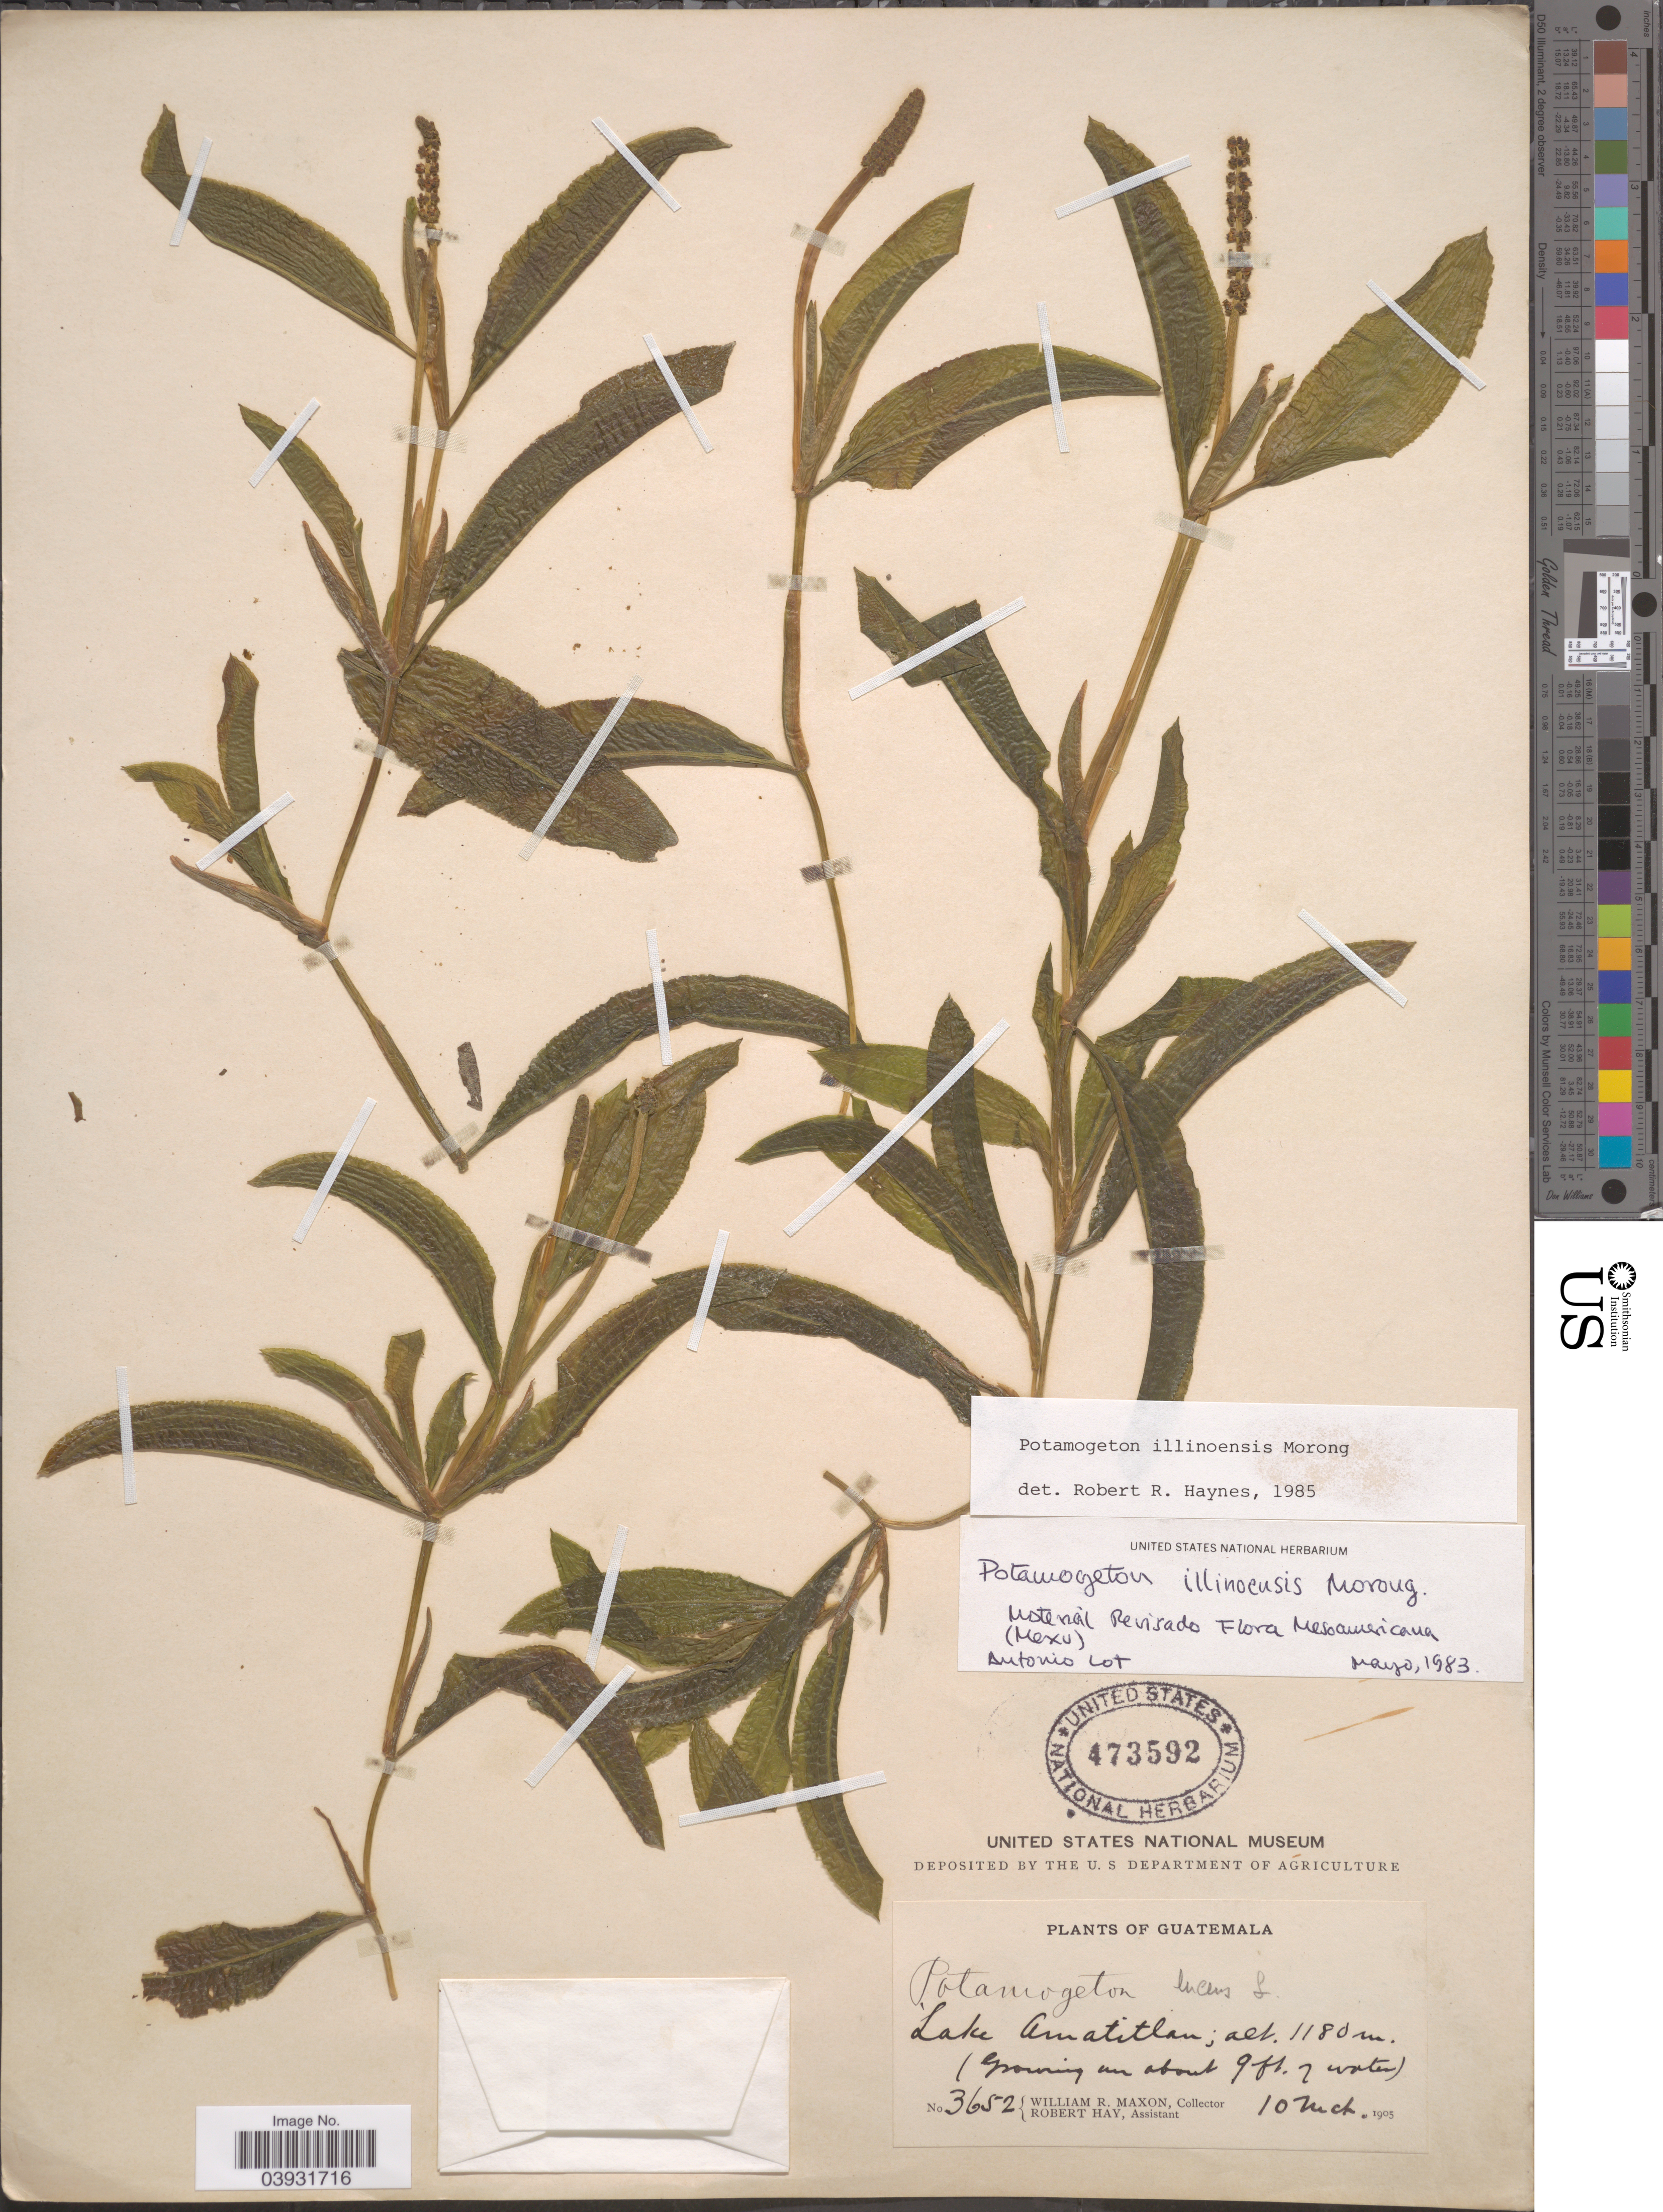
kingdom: Plantae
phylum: Tracheophyta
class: Liliopsida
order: Alismatales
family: Potamogetonaceae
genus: Potamogeton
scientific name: Potamogeton illinoensis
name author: Morong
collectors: W. R. Maxon & R. H. Hay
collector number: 3652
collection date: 1905-03-10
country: Guatemala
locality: Lake Amatitlan.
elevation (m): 1180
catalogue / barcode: US 473592